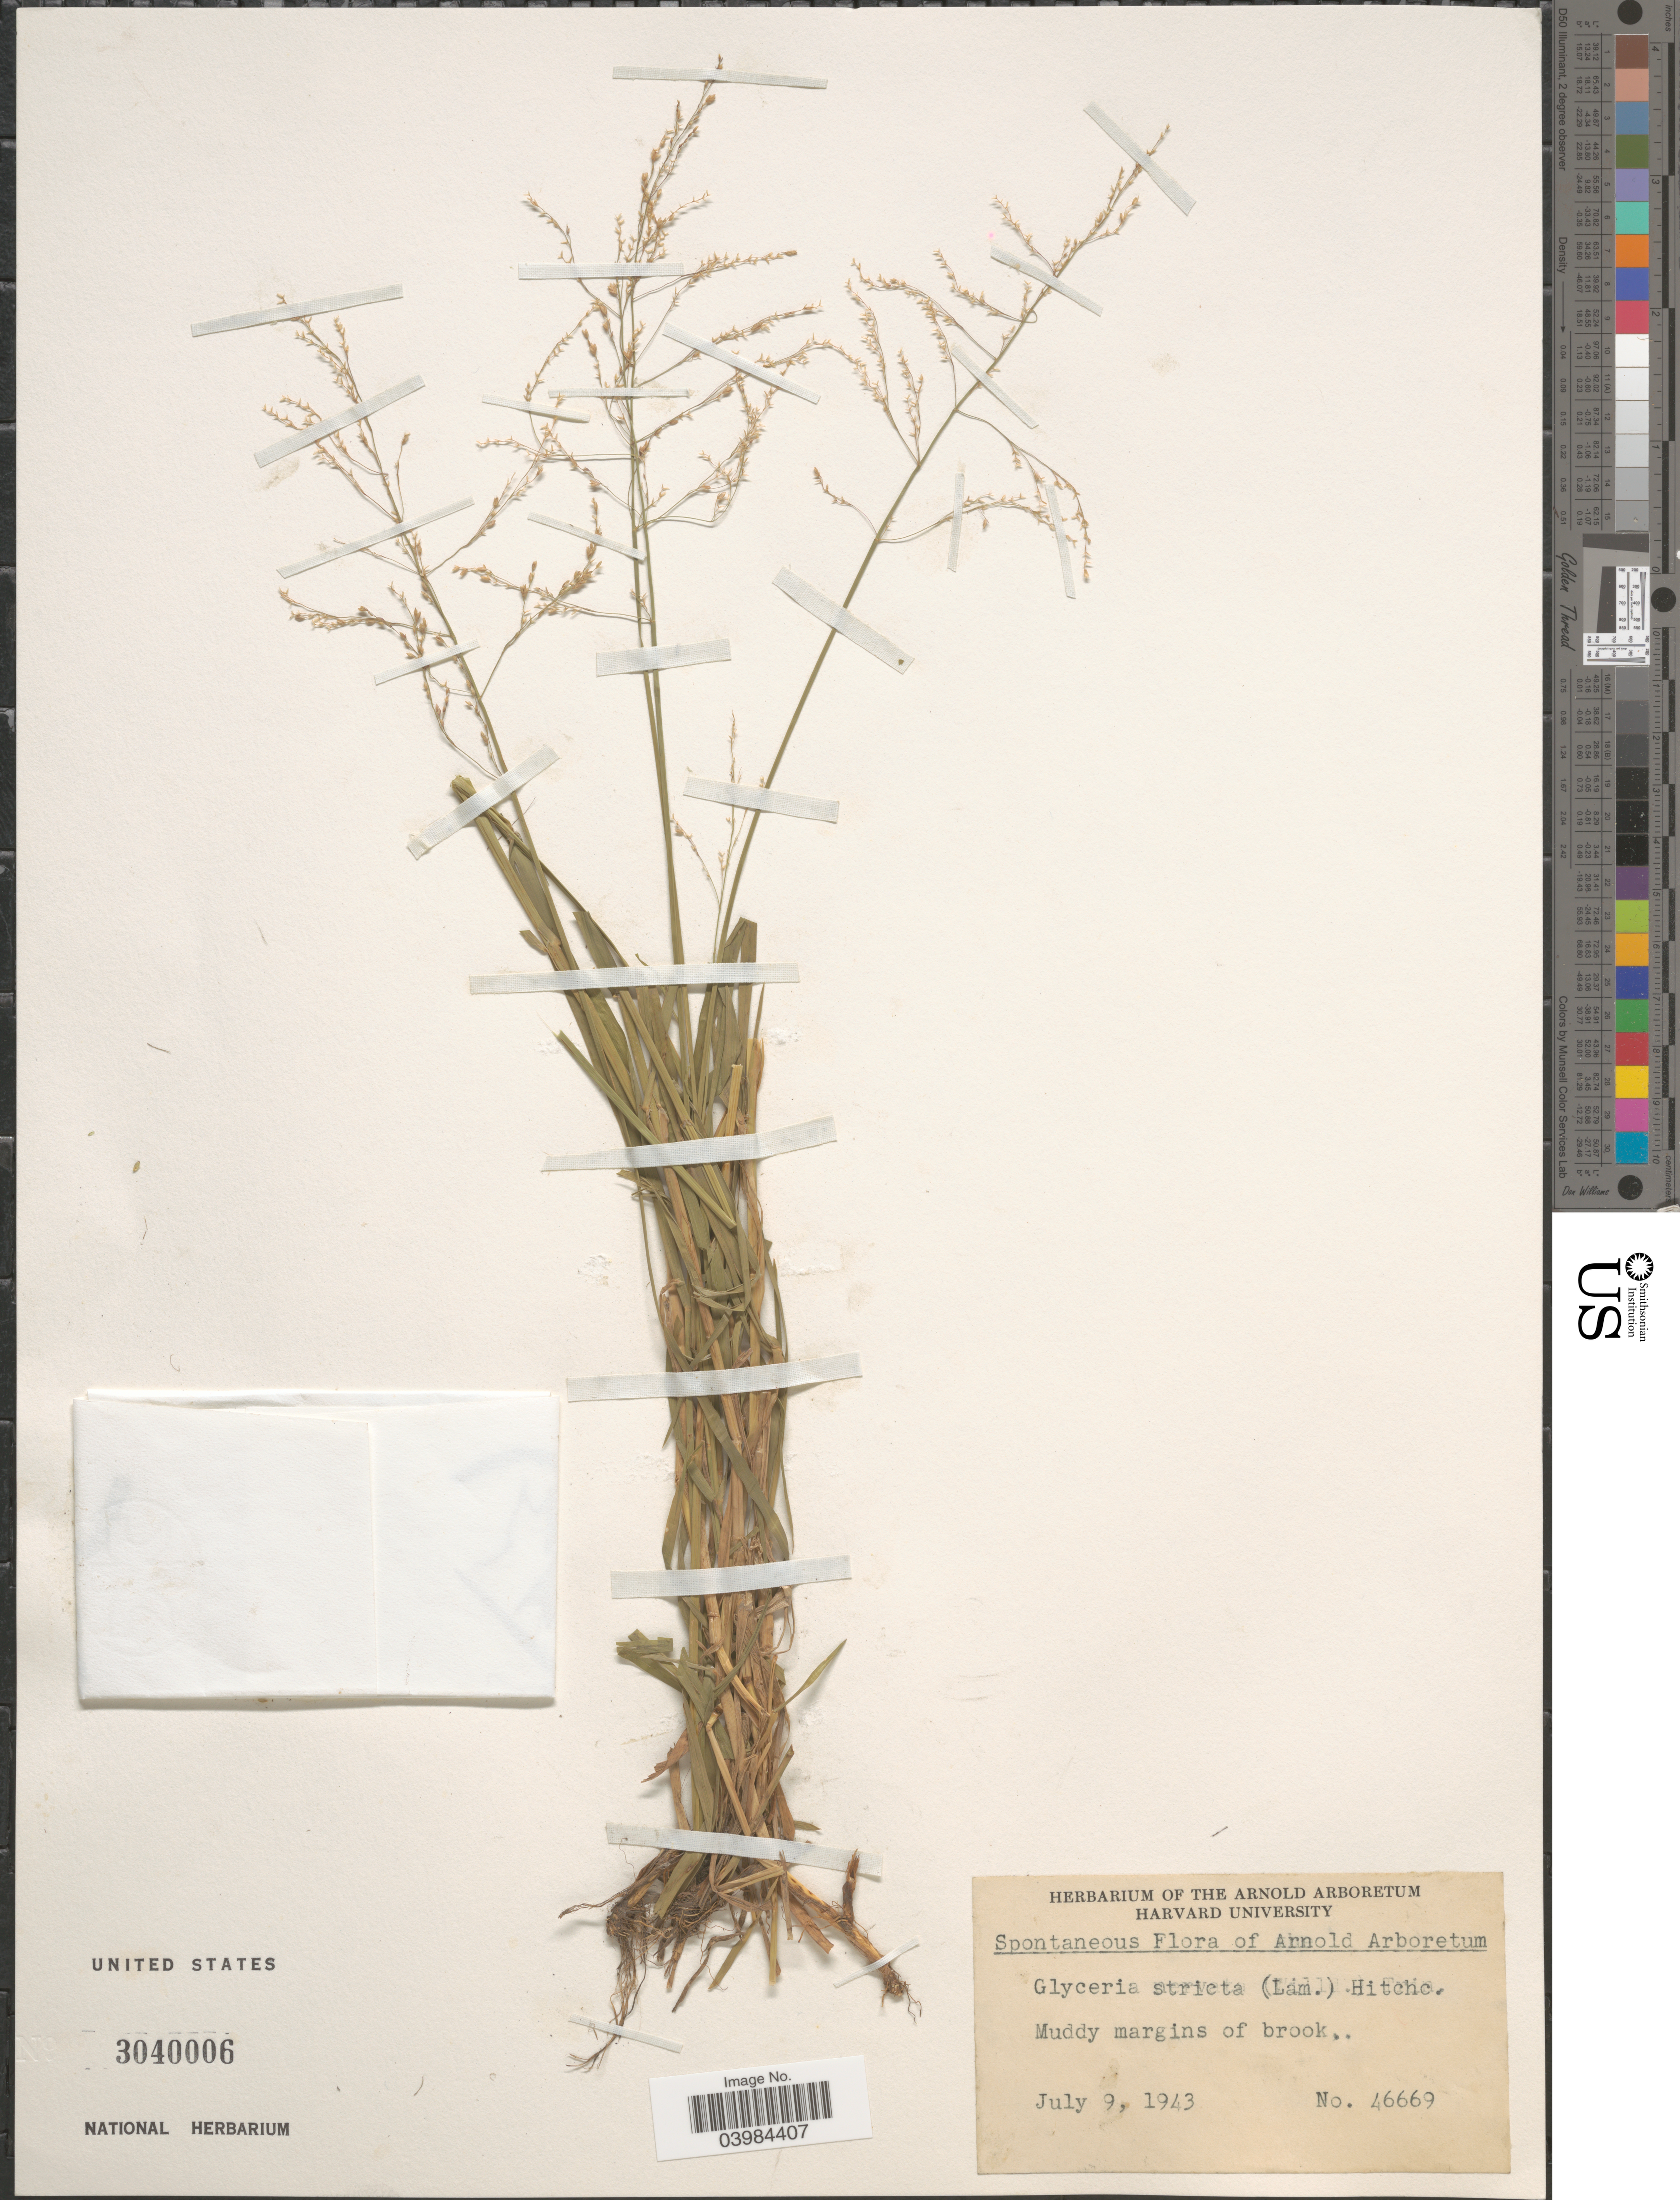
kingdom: Plantae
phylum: Tracheophyta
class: Liliopsida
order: Poales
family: Poaceae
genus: Glyceria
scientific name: Glyceria striata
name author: (Lam.) Hitchc.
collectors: Ex herb. of the Arnold Arboretum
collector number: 46669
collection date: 1943-07-09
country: United States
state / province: Massachusetts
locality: Arnold Arboretum.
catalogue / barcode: US 3040006